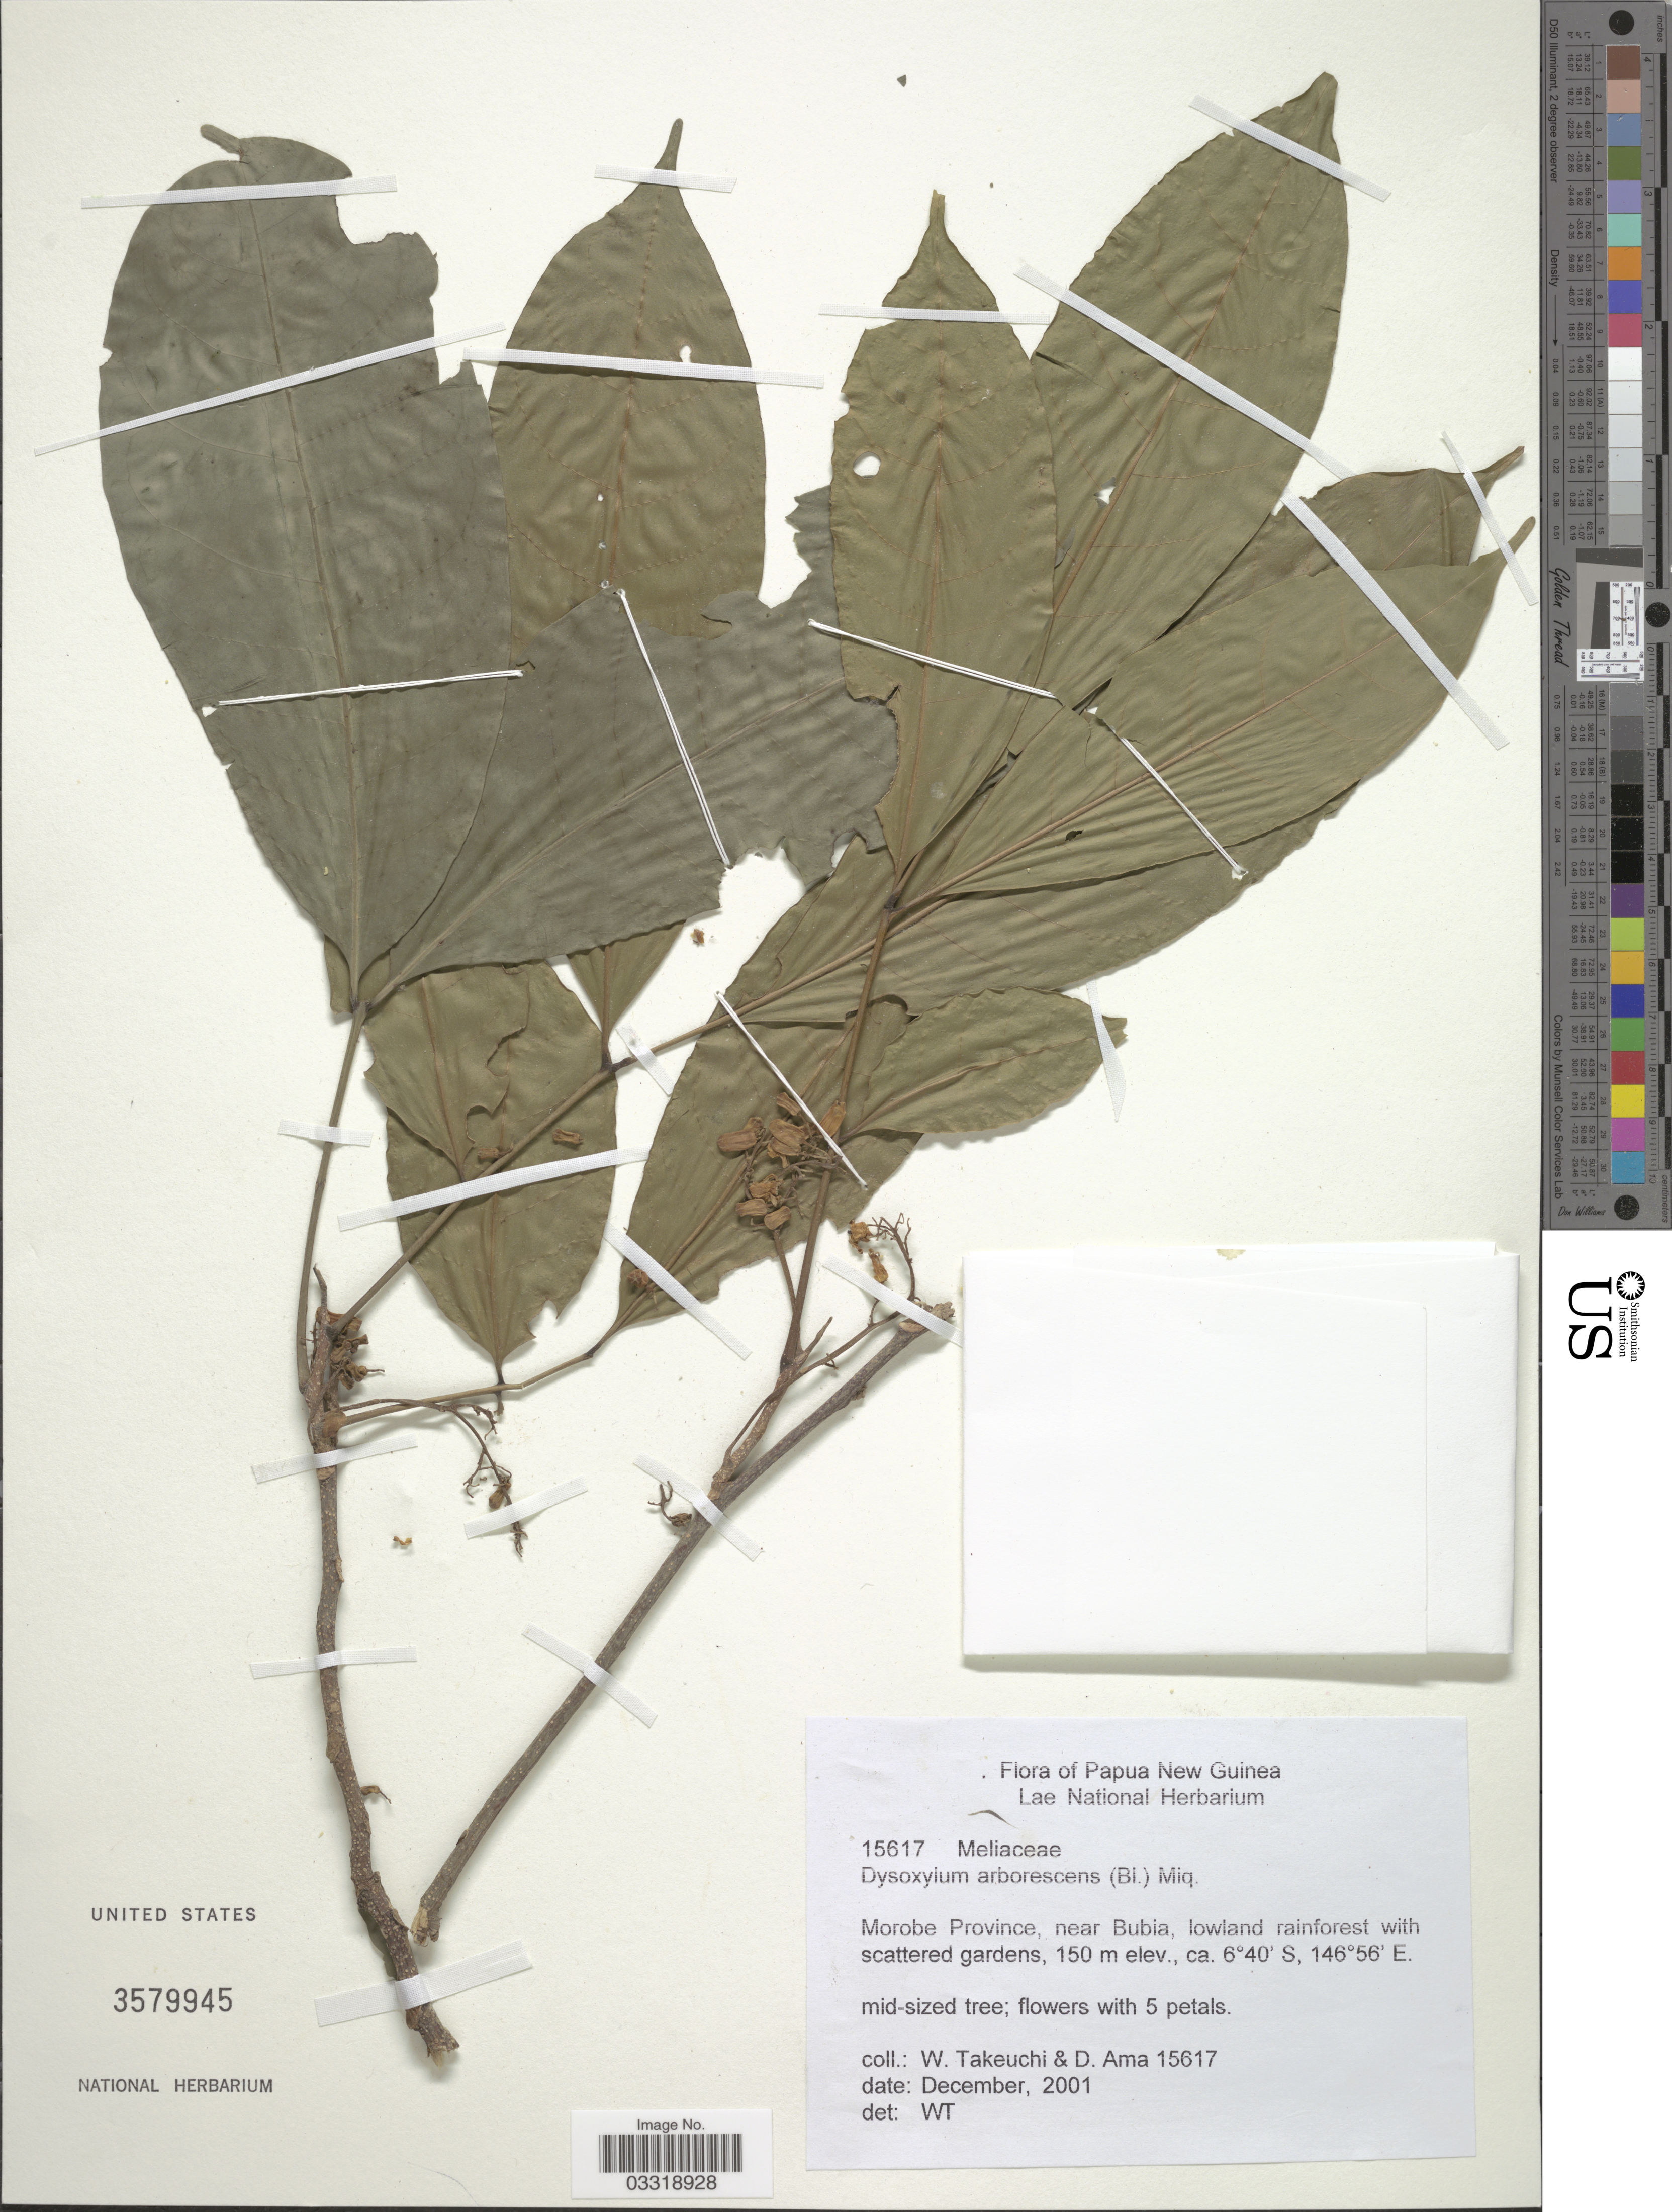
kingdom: Plantae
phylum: Tracheophyta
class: Magnoliopsida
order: Sapindales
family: Meliaceae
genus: Goniocheton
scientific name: Goniocheton arborescens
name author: Blume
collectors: W. Takeuchi & D. Ama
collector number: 15617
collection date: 2001-12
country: Papua New Guinea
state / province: Morobe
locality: Near Bubia.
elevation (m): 150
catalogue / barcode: US 3579945